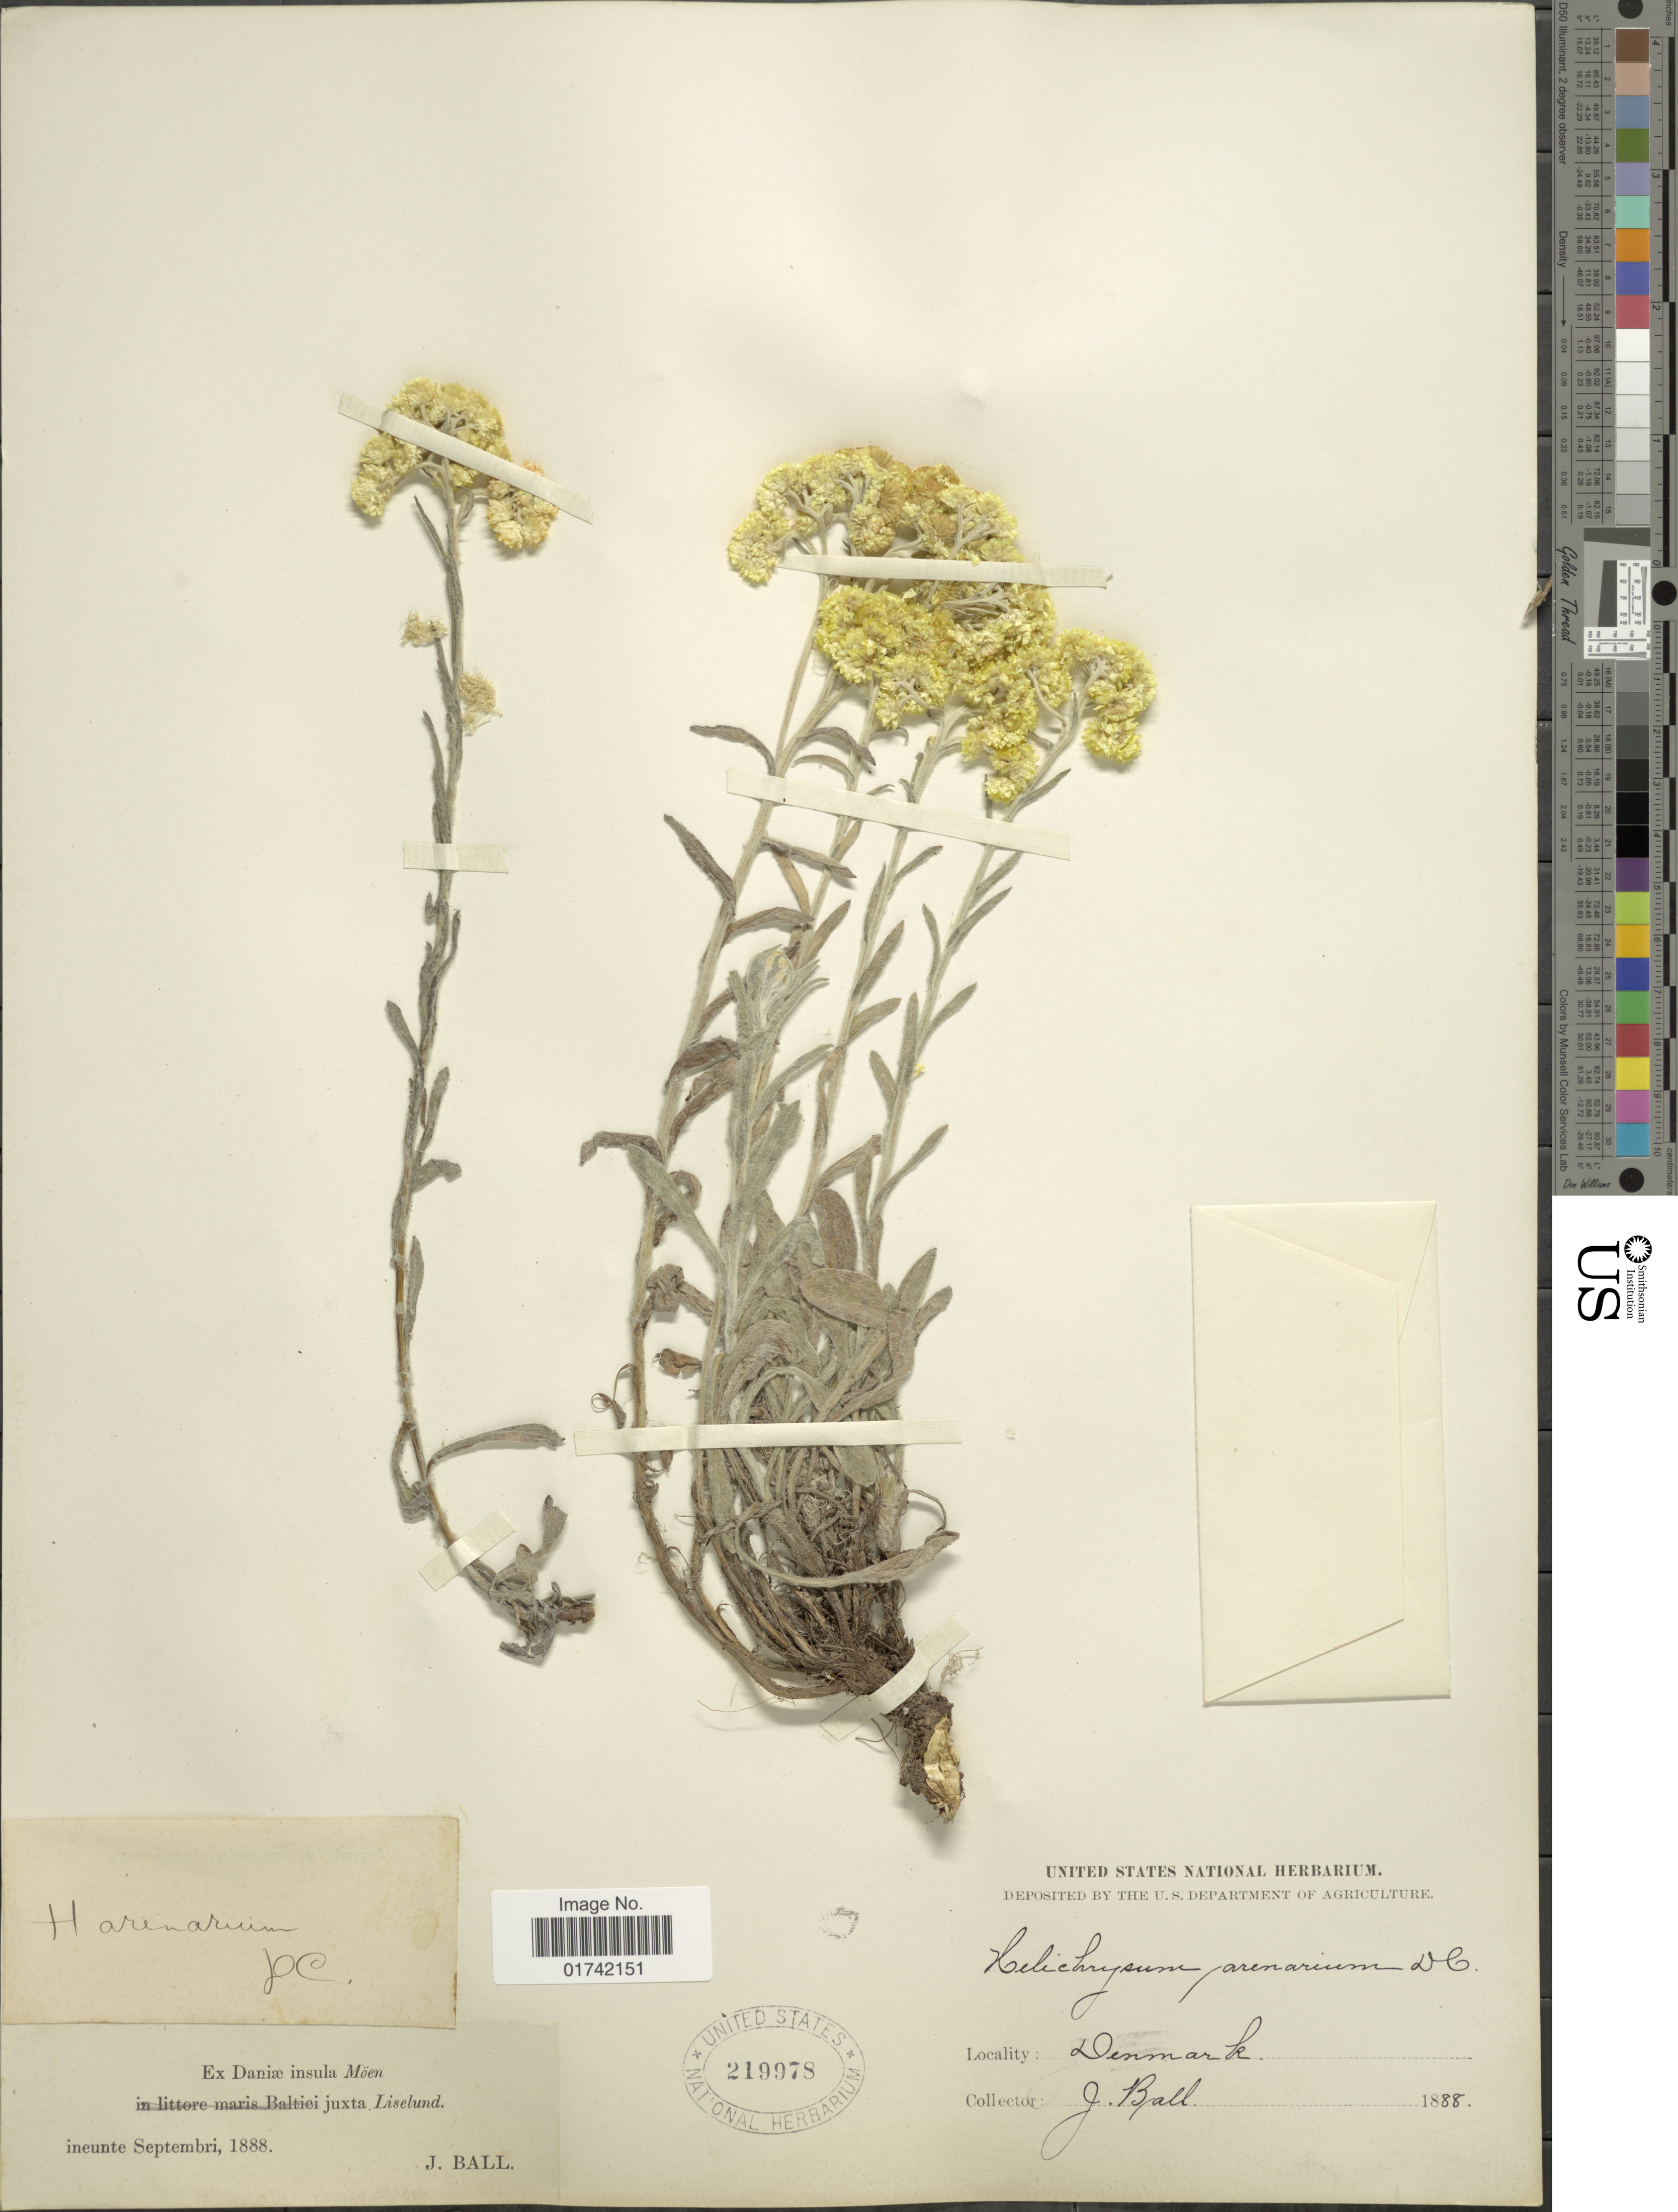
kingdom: Plantae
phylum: Tracheophyta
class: Magnoliopsida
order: Asterales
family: Asteraceae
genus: Helichrysum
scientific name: Helichrysum arenarium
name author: (L.) Moench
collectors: J. Ball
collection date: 1888-09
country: Denmark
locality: Denmark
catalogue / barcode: US 219978